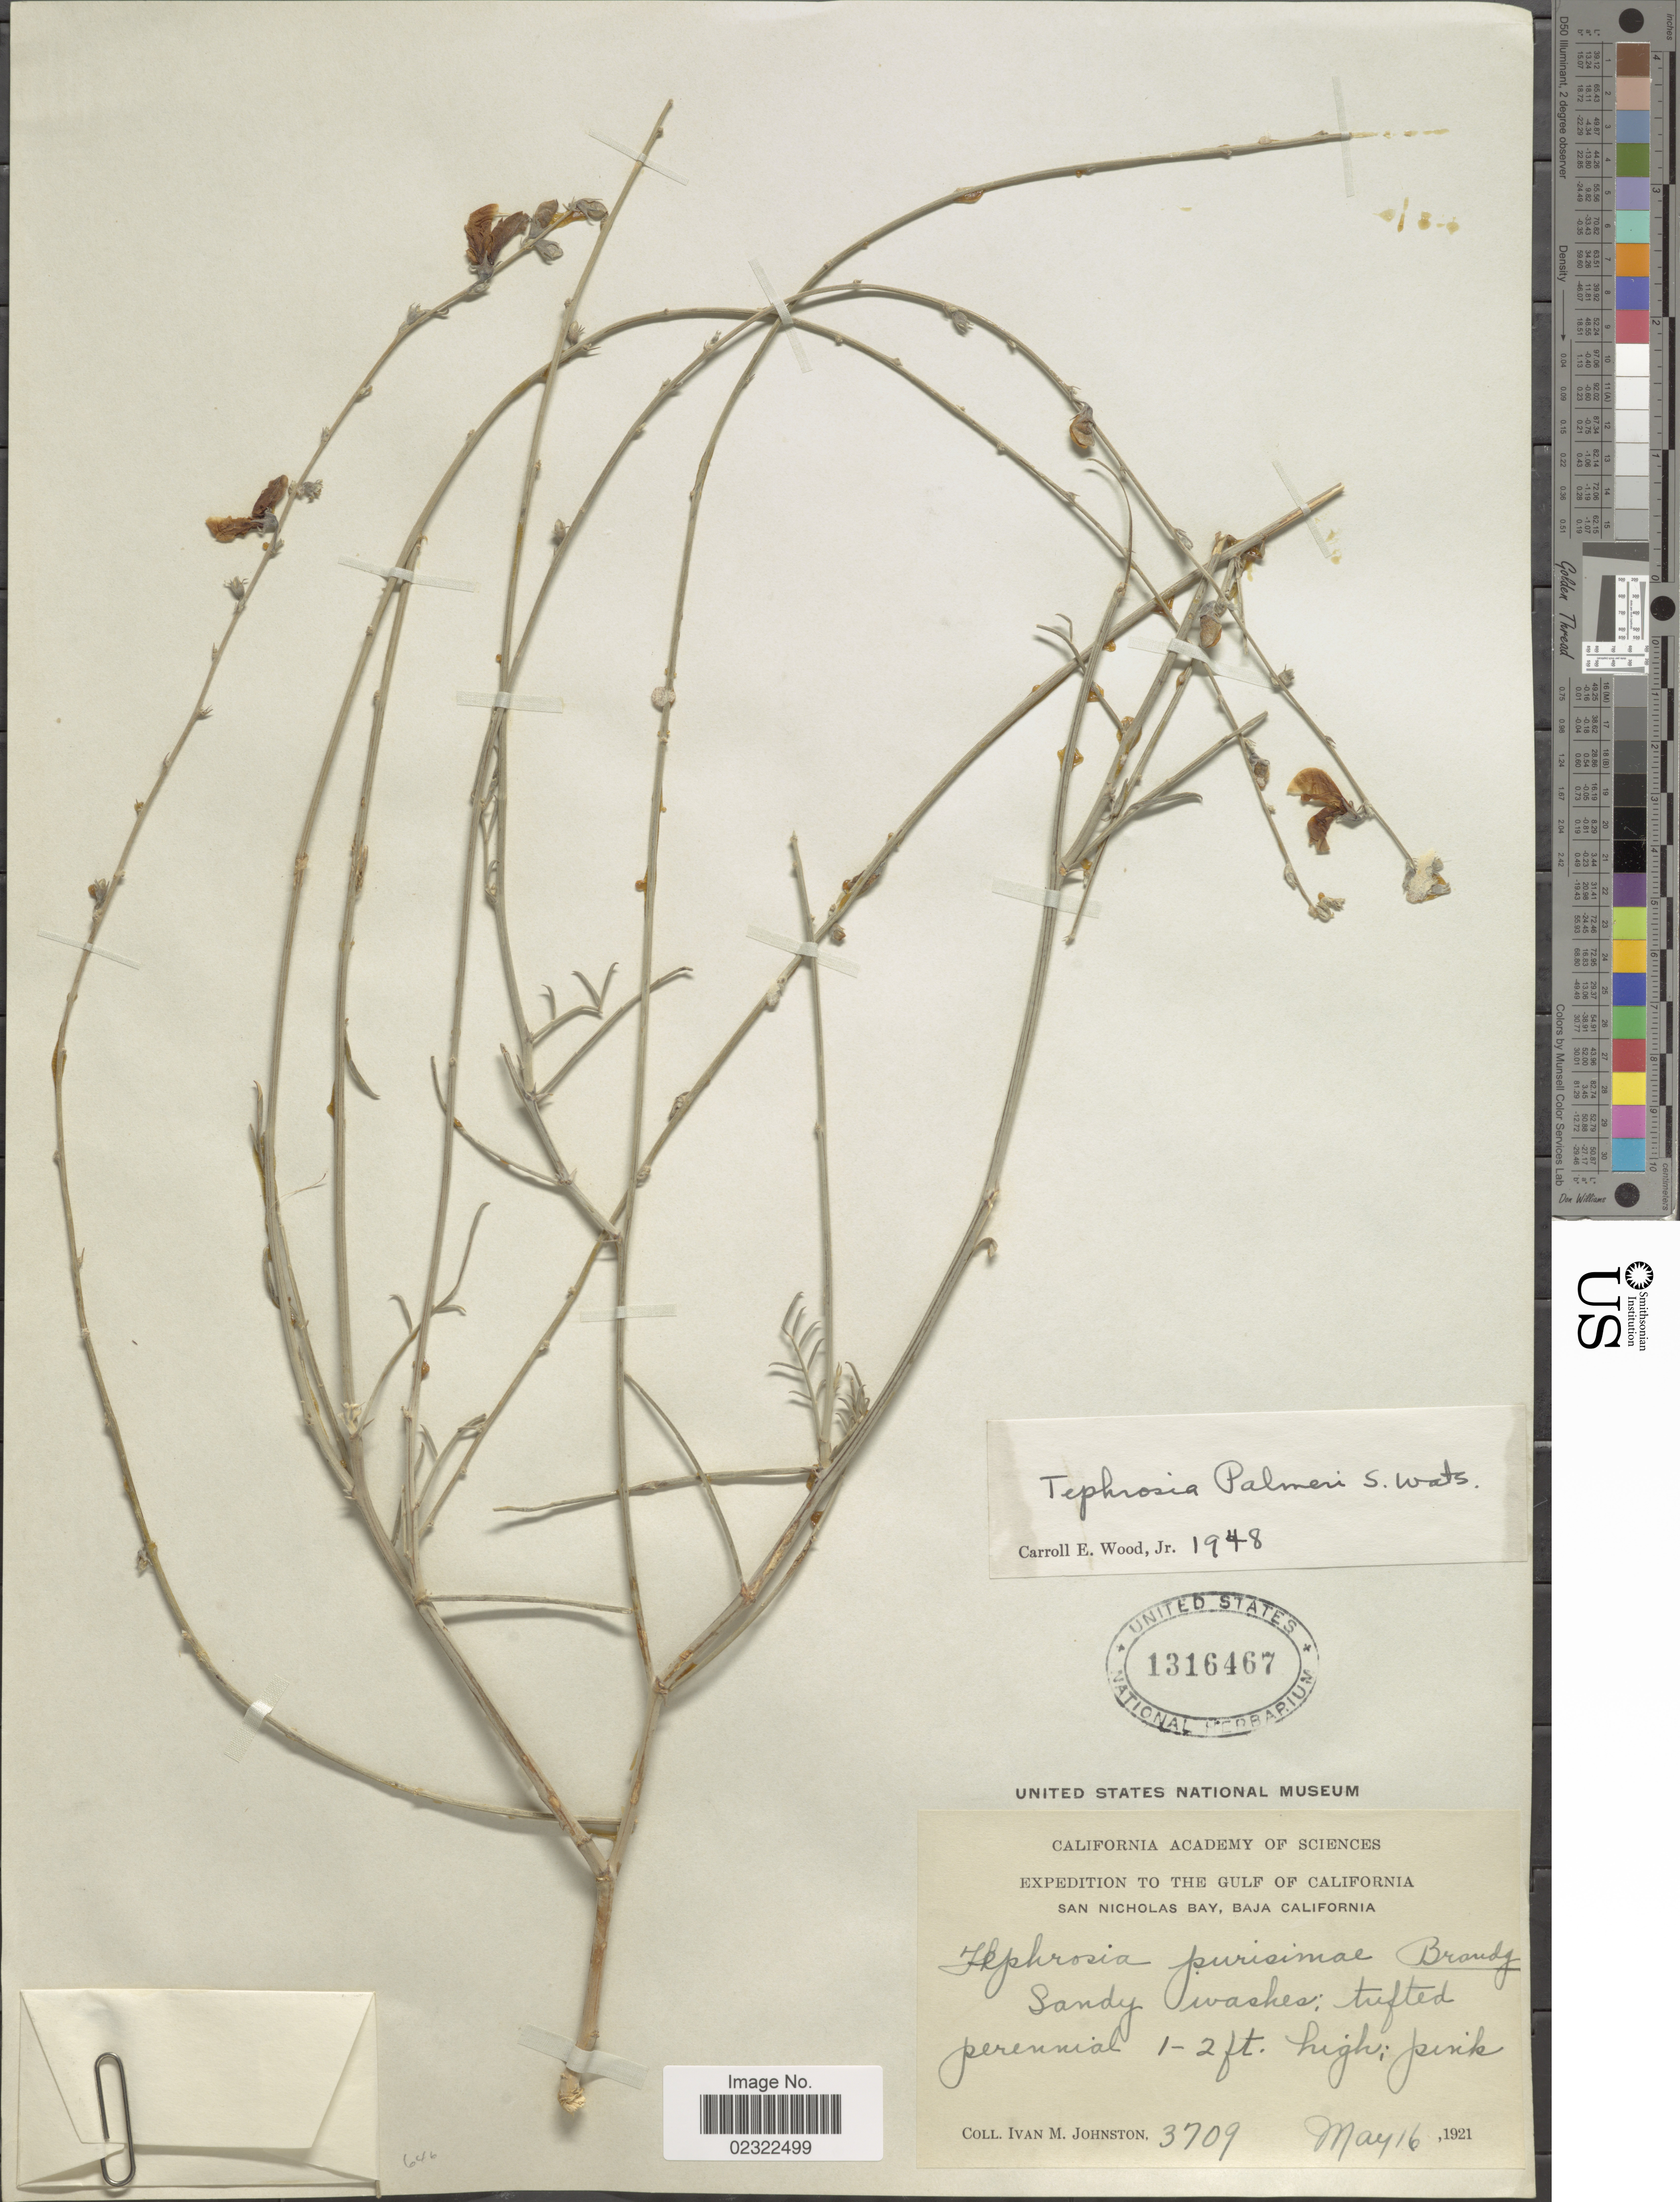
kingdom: Plantae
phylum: Tracheophyta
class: Magnoliopsida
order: Fabales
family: Fabaceae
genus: Tephrosia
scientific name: Tephrosia palmeri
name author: S. Watson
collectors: I.M. Johnston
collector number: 3709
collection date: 1921-05-16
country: Mexico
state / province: Baja California Sur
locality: Gulf of California. San Nicholas Bay, Baja California.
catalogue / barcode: US 1316467